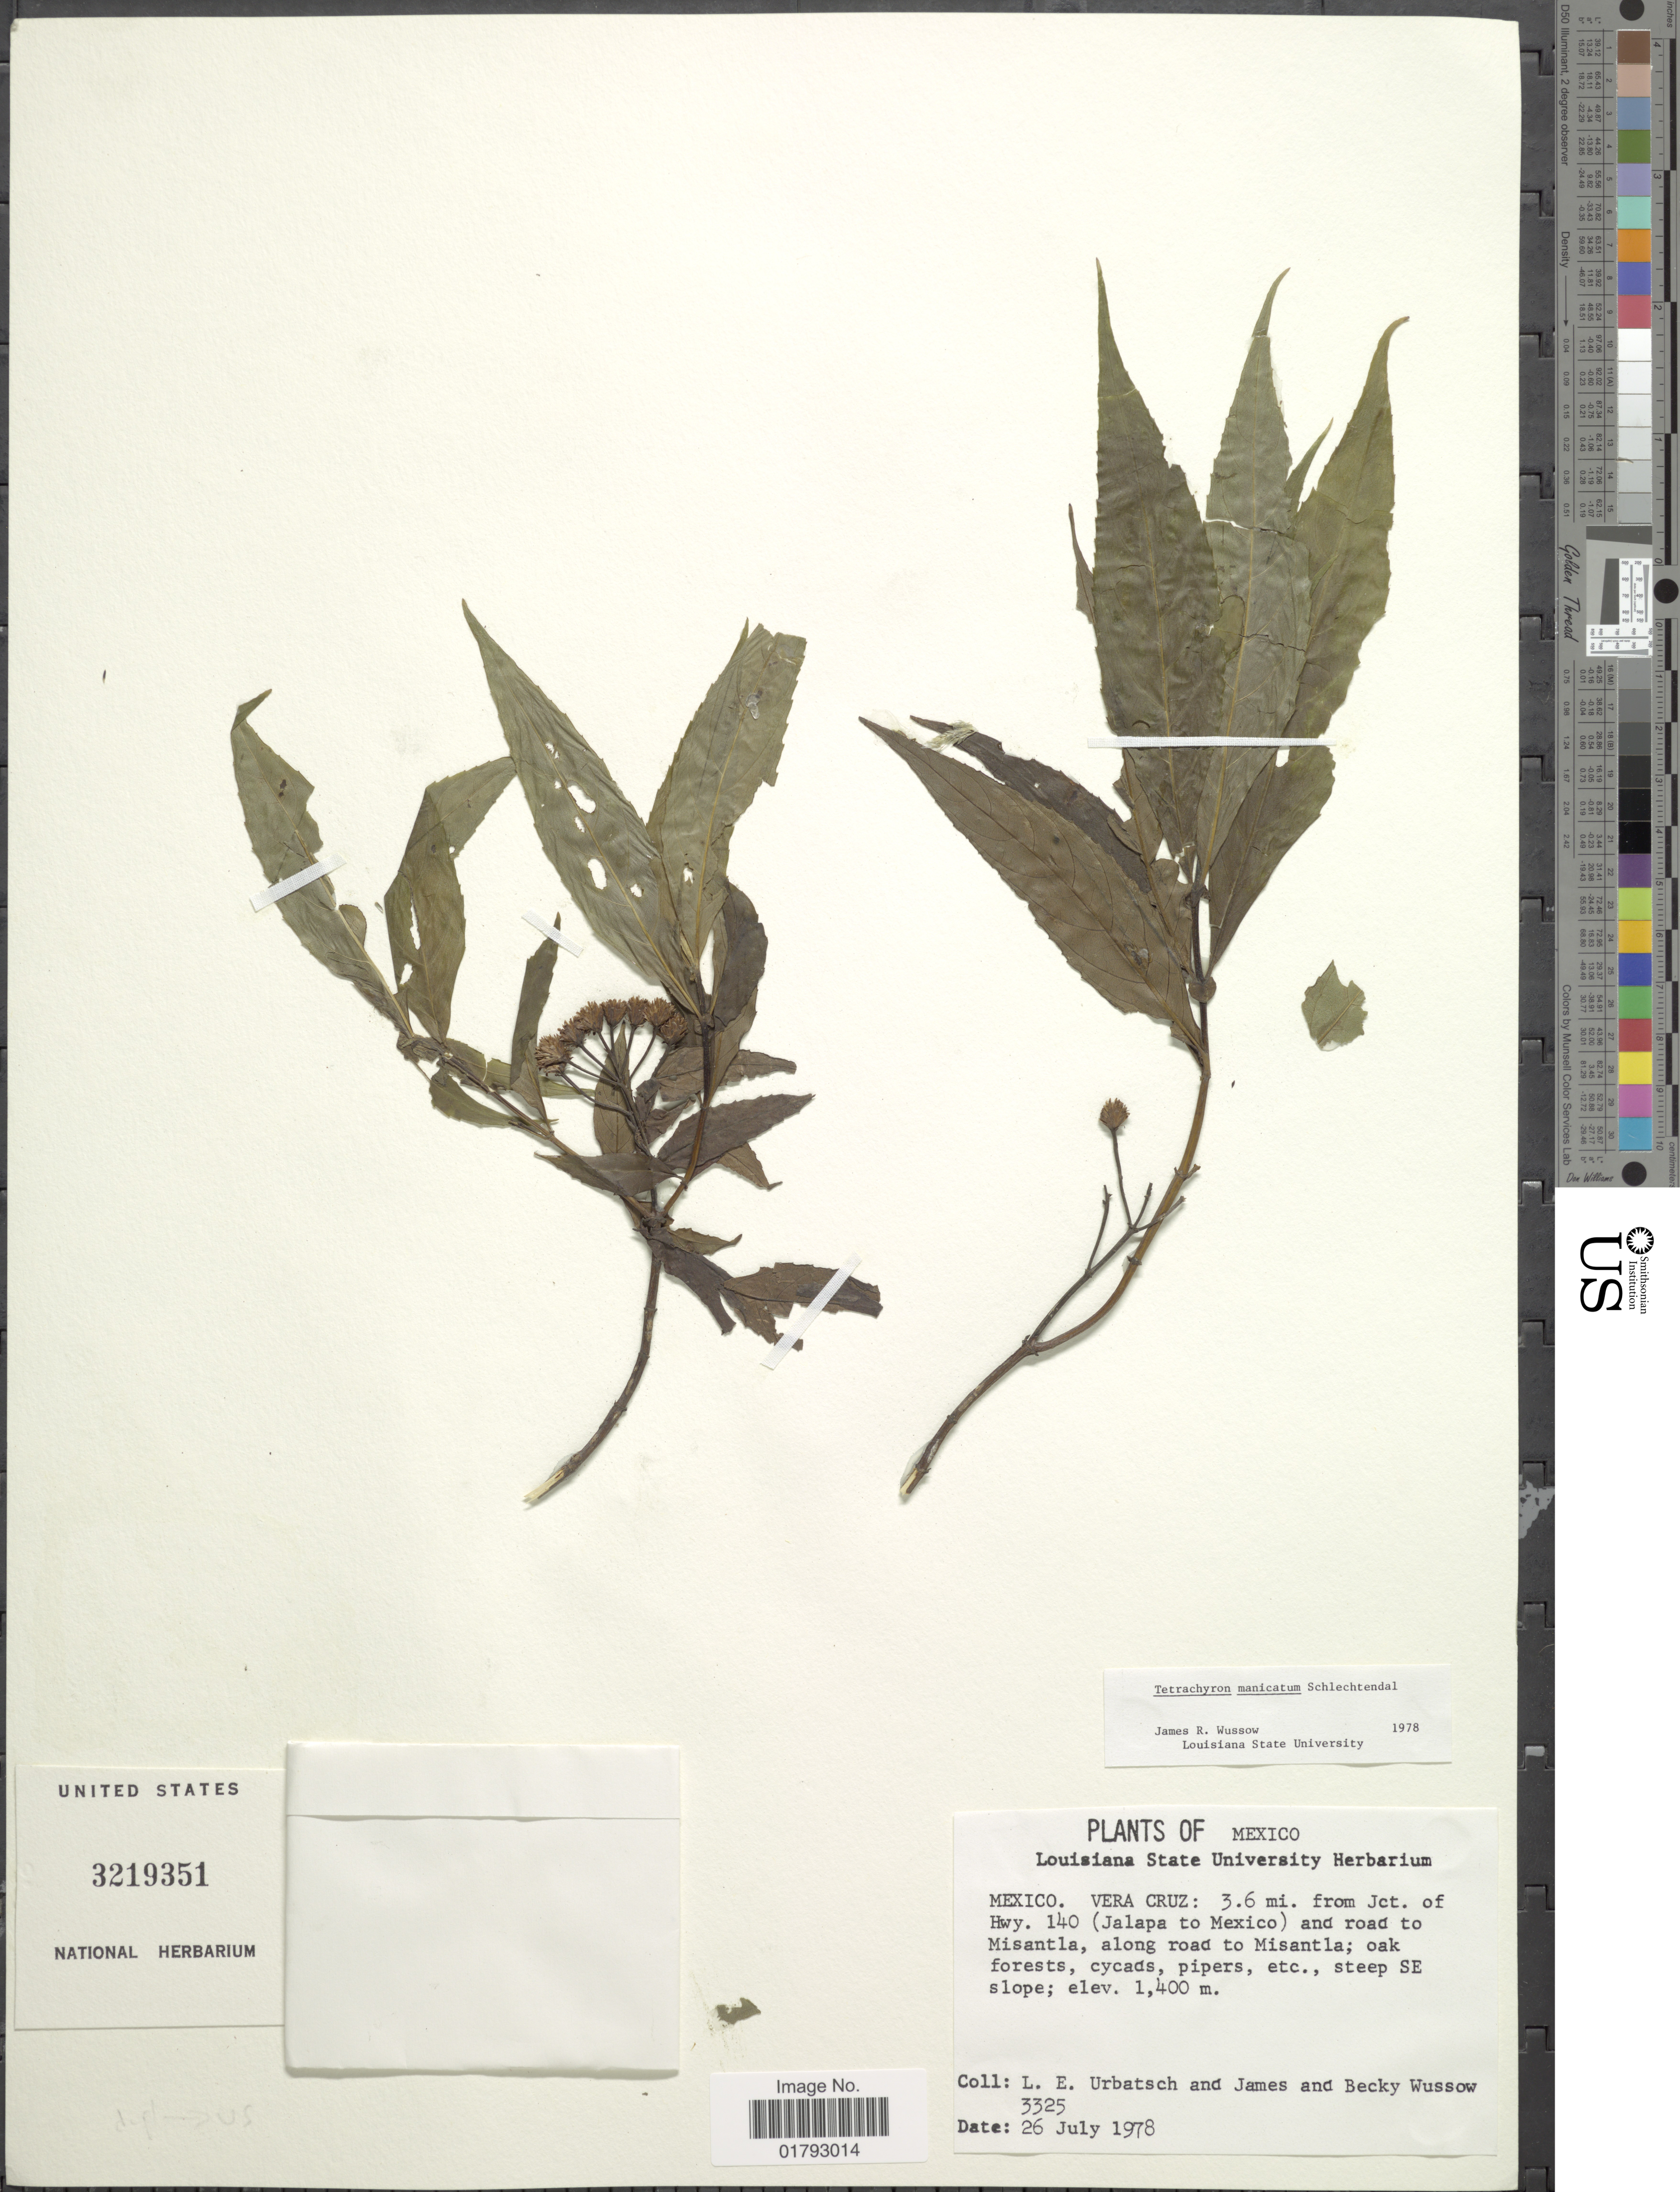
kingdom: Plantae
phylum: Tracheophyta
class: Magnoliopsida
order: Asterales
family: Asteraceae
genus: Tetrachyron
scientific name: Tetrachyron manicatum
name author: Schltdl.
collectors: L. E. Urbatsch, J. Wussow & B. Wussow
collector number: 3325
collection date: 1978-07-26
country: Mexico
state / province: México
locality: Mexico. Vera Cruz: 3.6 mi. from Jct. of Hwy 140 (Jalapa to Mexico) and road to Misantla, along road to Misantla.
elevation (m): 1400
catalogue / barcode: US 3219351